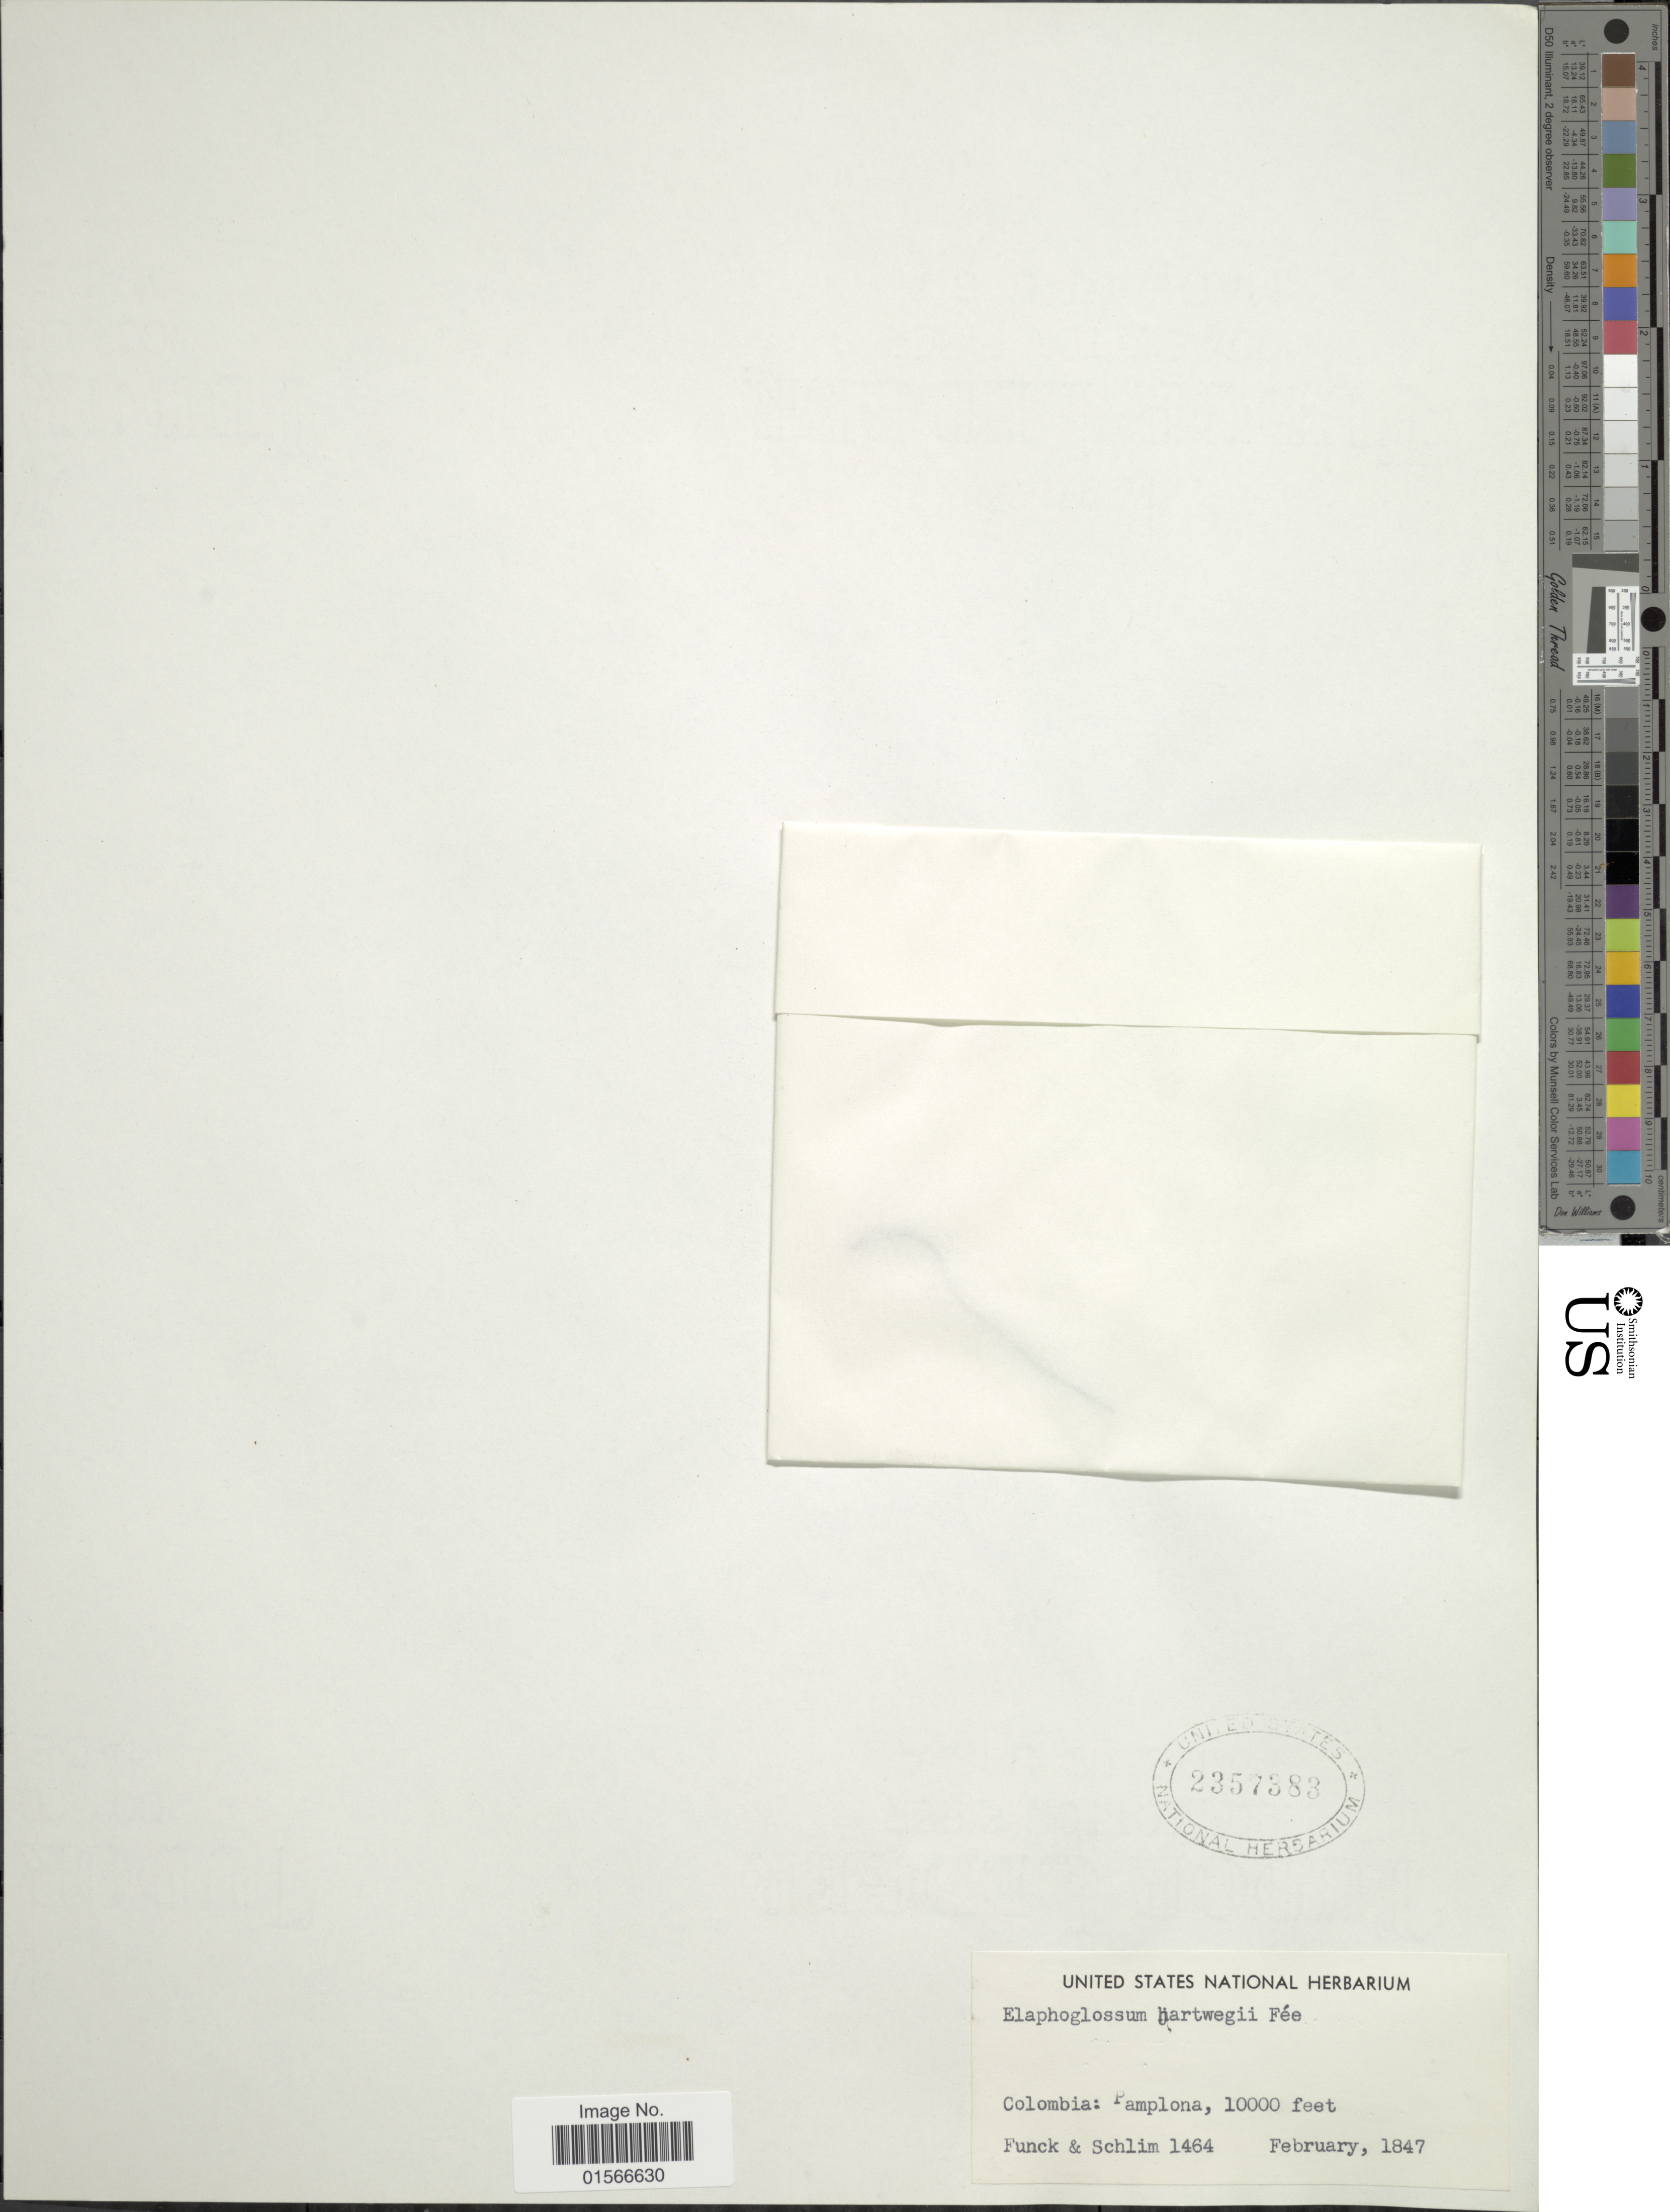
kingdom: Plantae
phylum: Tracheophyta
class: Polypodiopsida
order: Polypodiales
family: Dryopteridaceae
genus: Elaphoglossum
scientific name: Elaphoglossum hartwegii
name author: (Fée) T. Moore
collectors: -. Funck & L. Schlim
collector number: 1464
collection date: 1847-02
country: Colombia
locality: Pamplona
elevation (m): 3048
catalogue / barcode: US 2357383